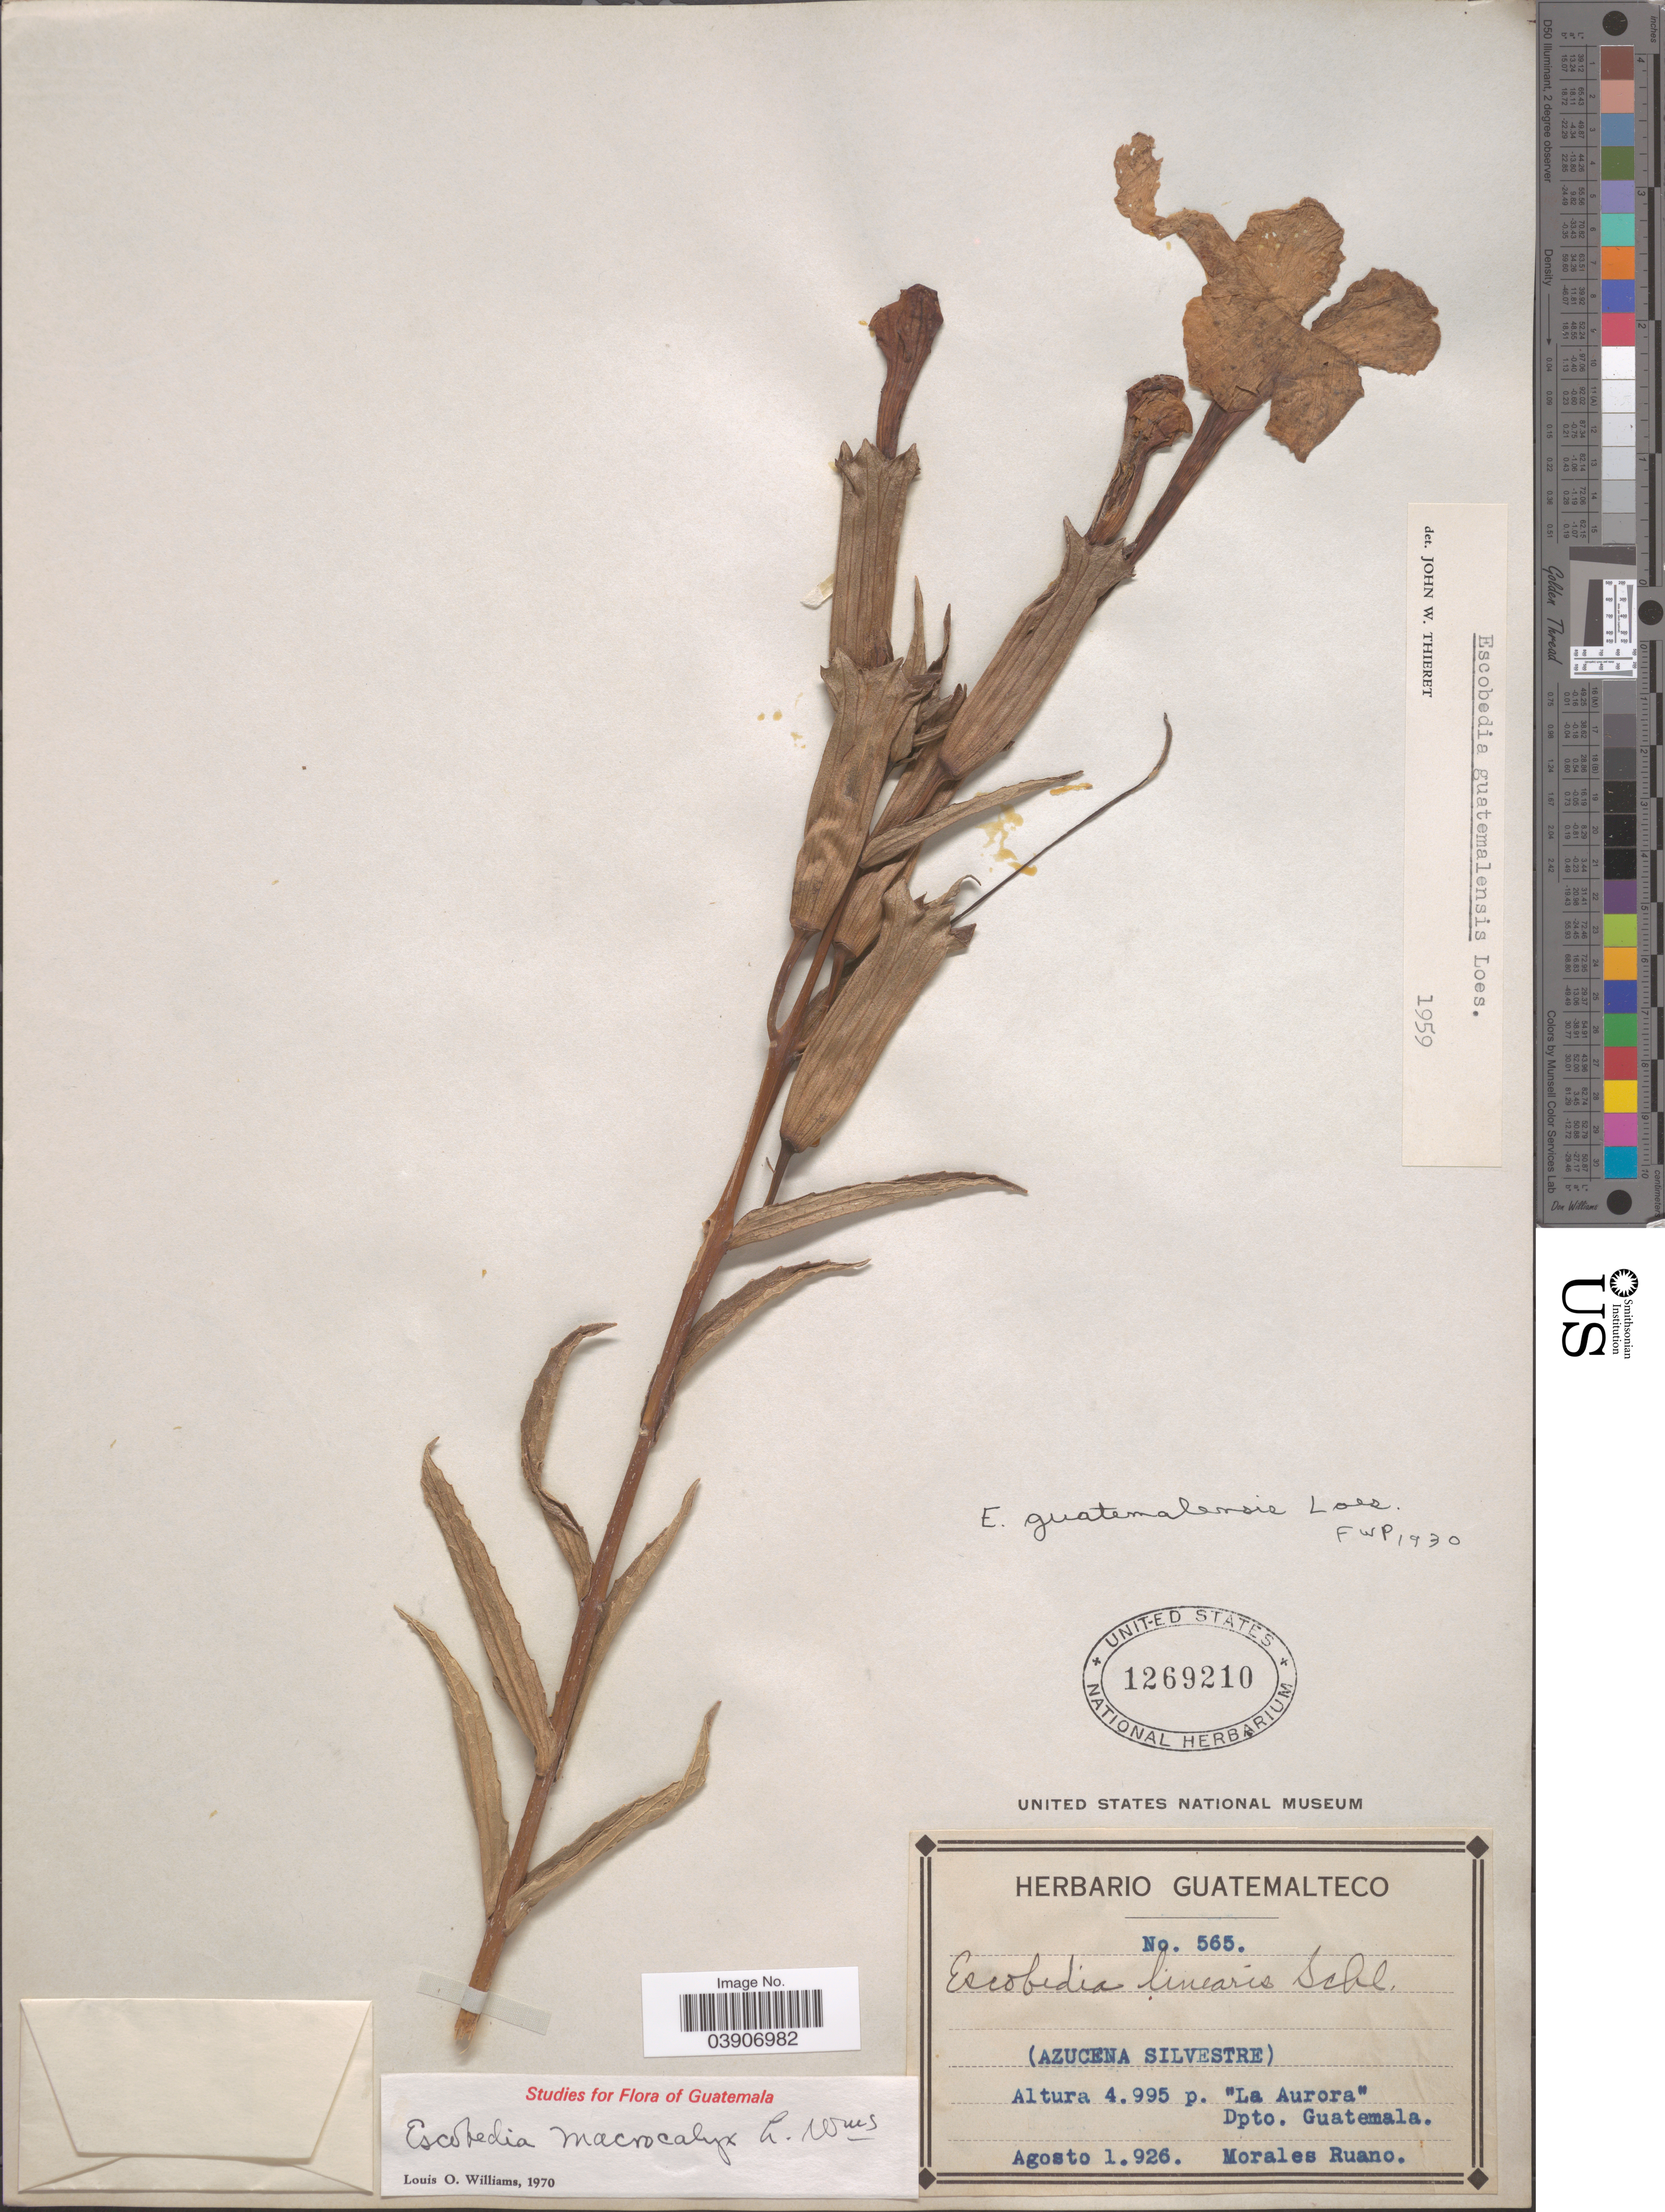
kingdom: Plantae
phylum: Tracheophyta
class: Magnoliopsida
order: Lamiales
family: Orobanchaceae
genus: Escobedia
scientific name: Escobedia macrocalyx Ll. Williams sp. nov. ined.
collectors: M. Ruano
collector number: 565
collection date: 1926-08-01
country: Guatemala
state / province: Guatemala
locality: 'La Aurora' Dpto. Guatemala.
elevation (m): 1522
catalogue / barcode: US 1269210